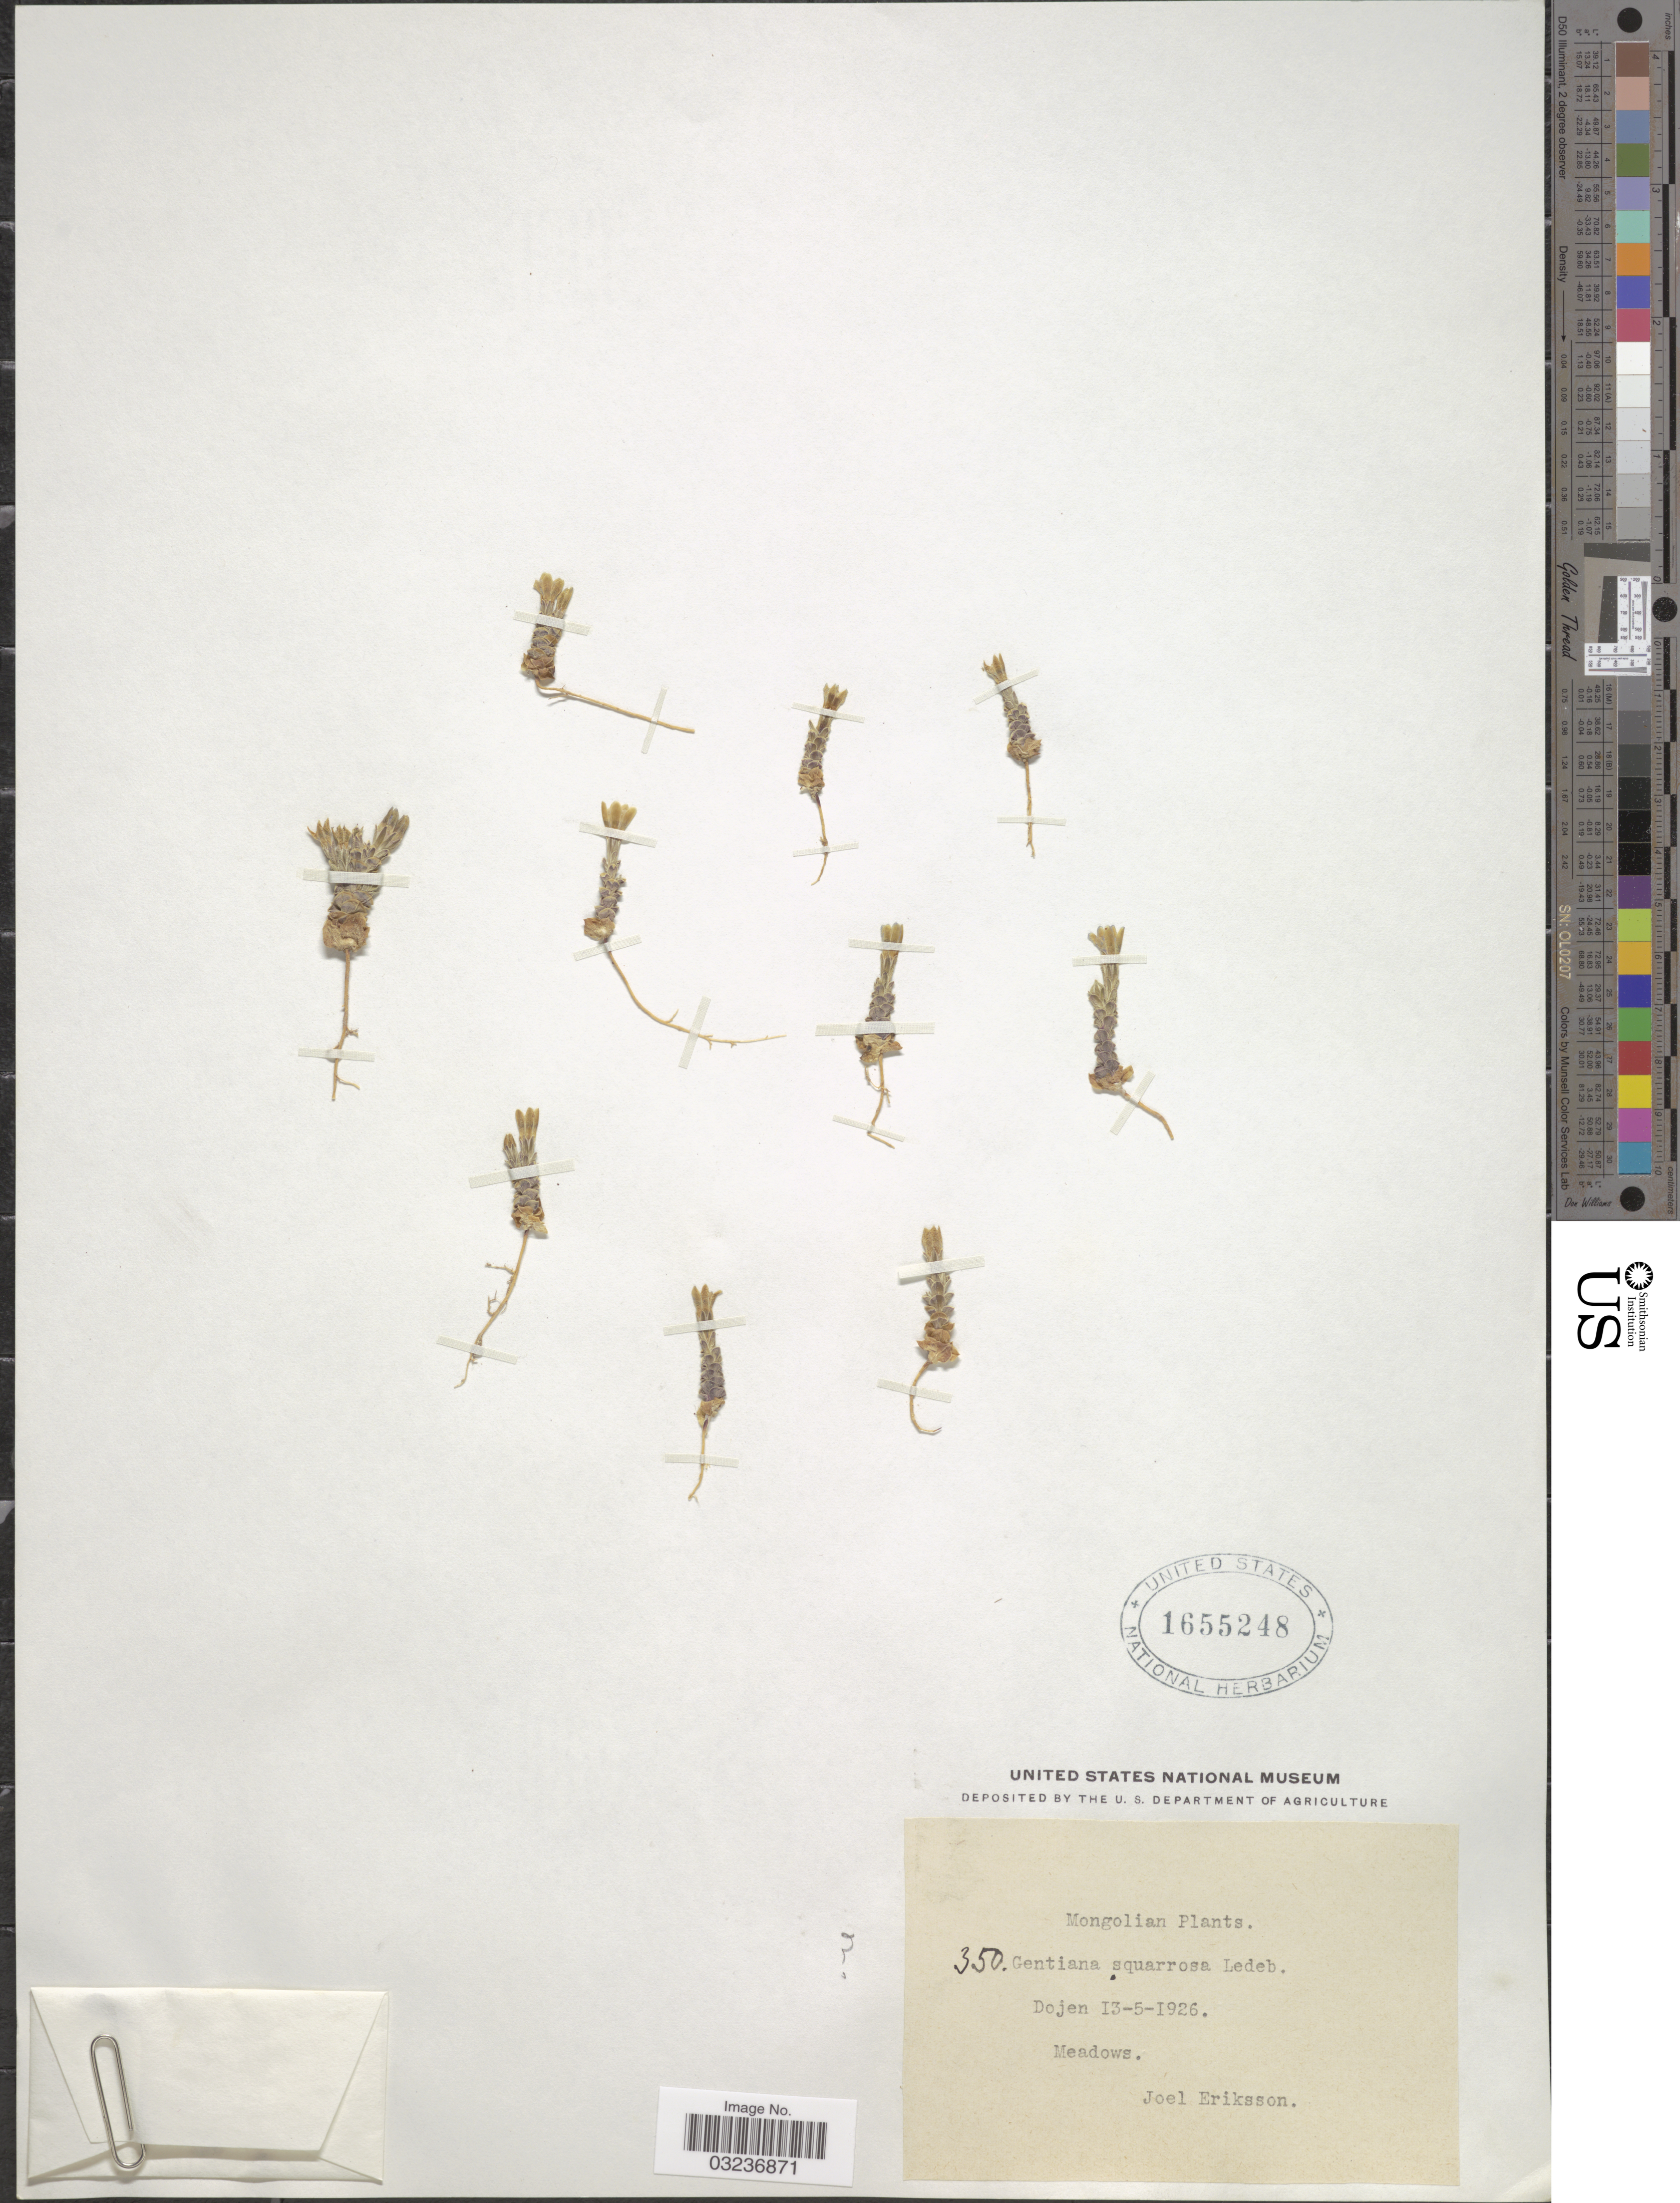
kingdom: Plantae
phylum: Tracheophyta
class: Magnoliopsida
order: Gentianales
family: Gentianaceae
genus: Gentiana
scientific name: Gentiana riparia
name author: Kar. & Kir.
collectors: J. Eriksson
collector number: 350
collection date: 1926-05-13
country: Mongolia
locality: Mongolian, Dojen.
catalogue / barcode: US 1655248